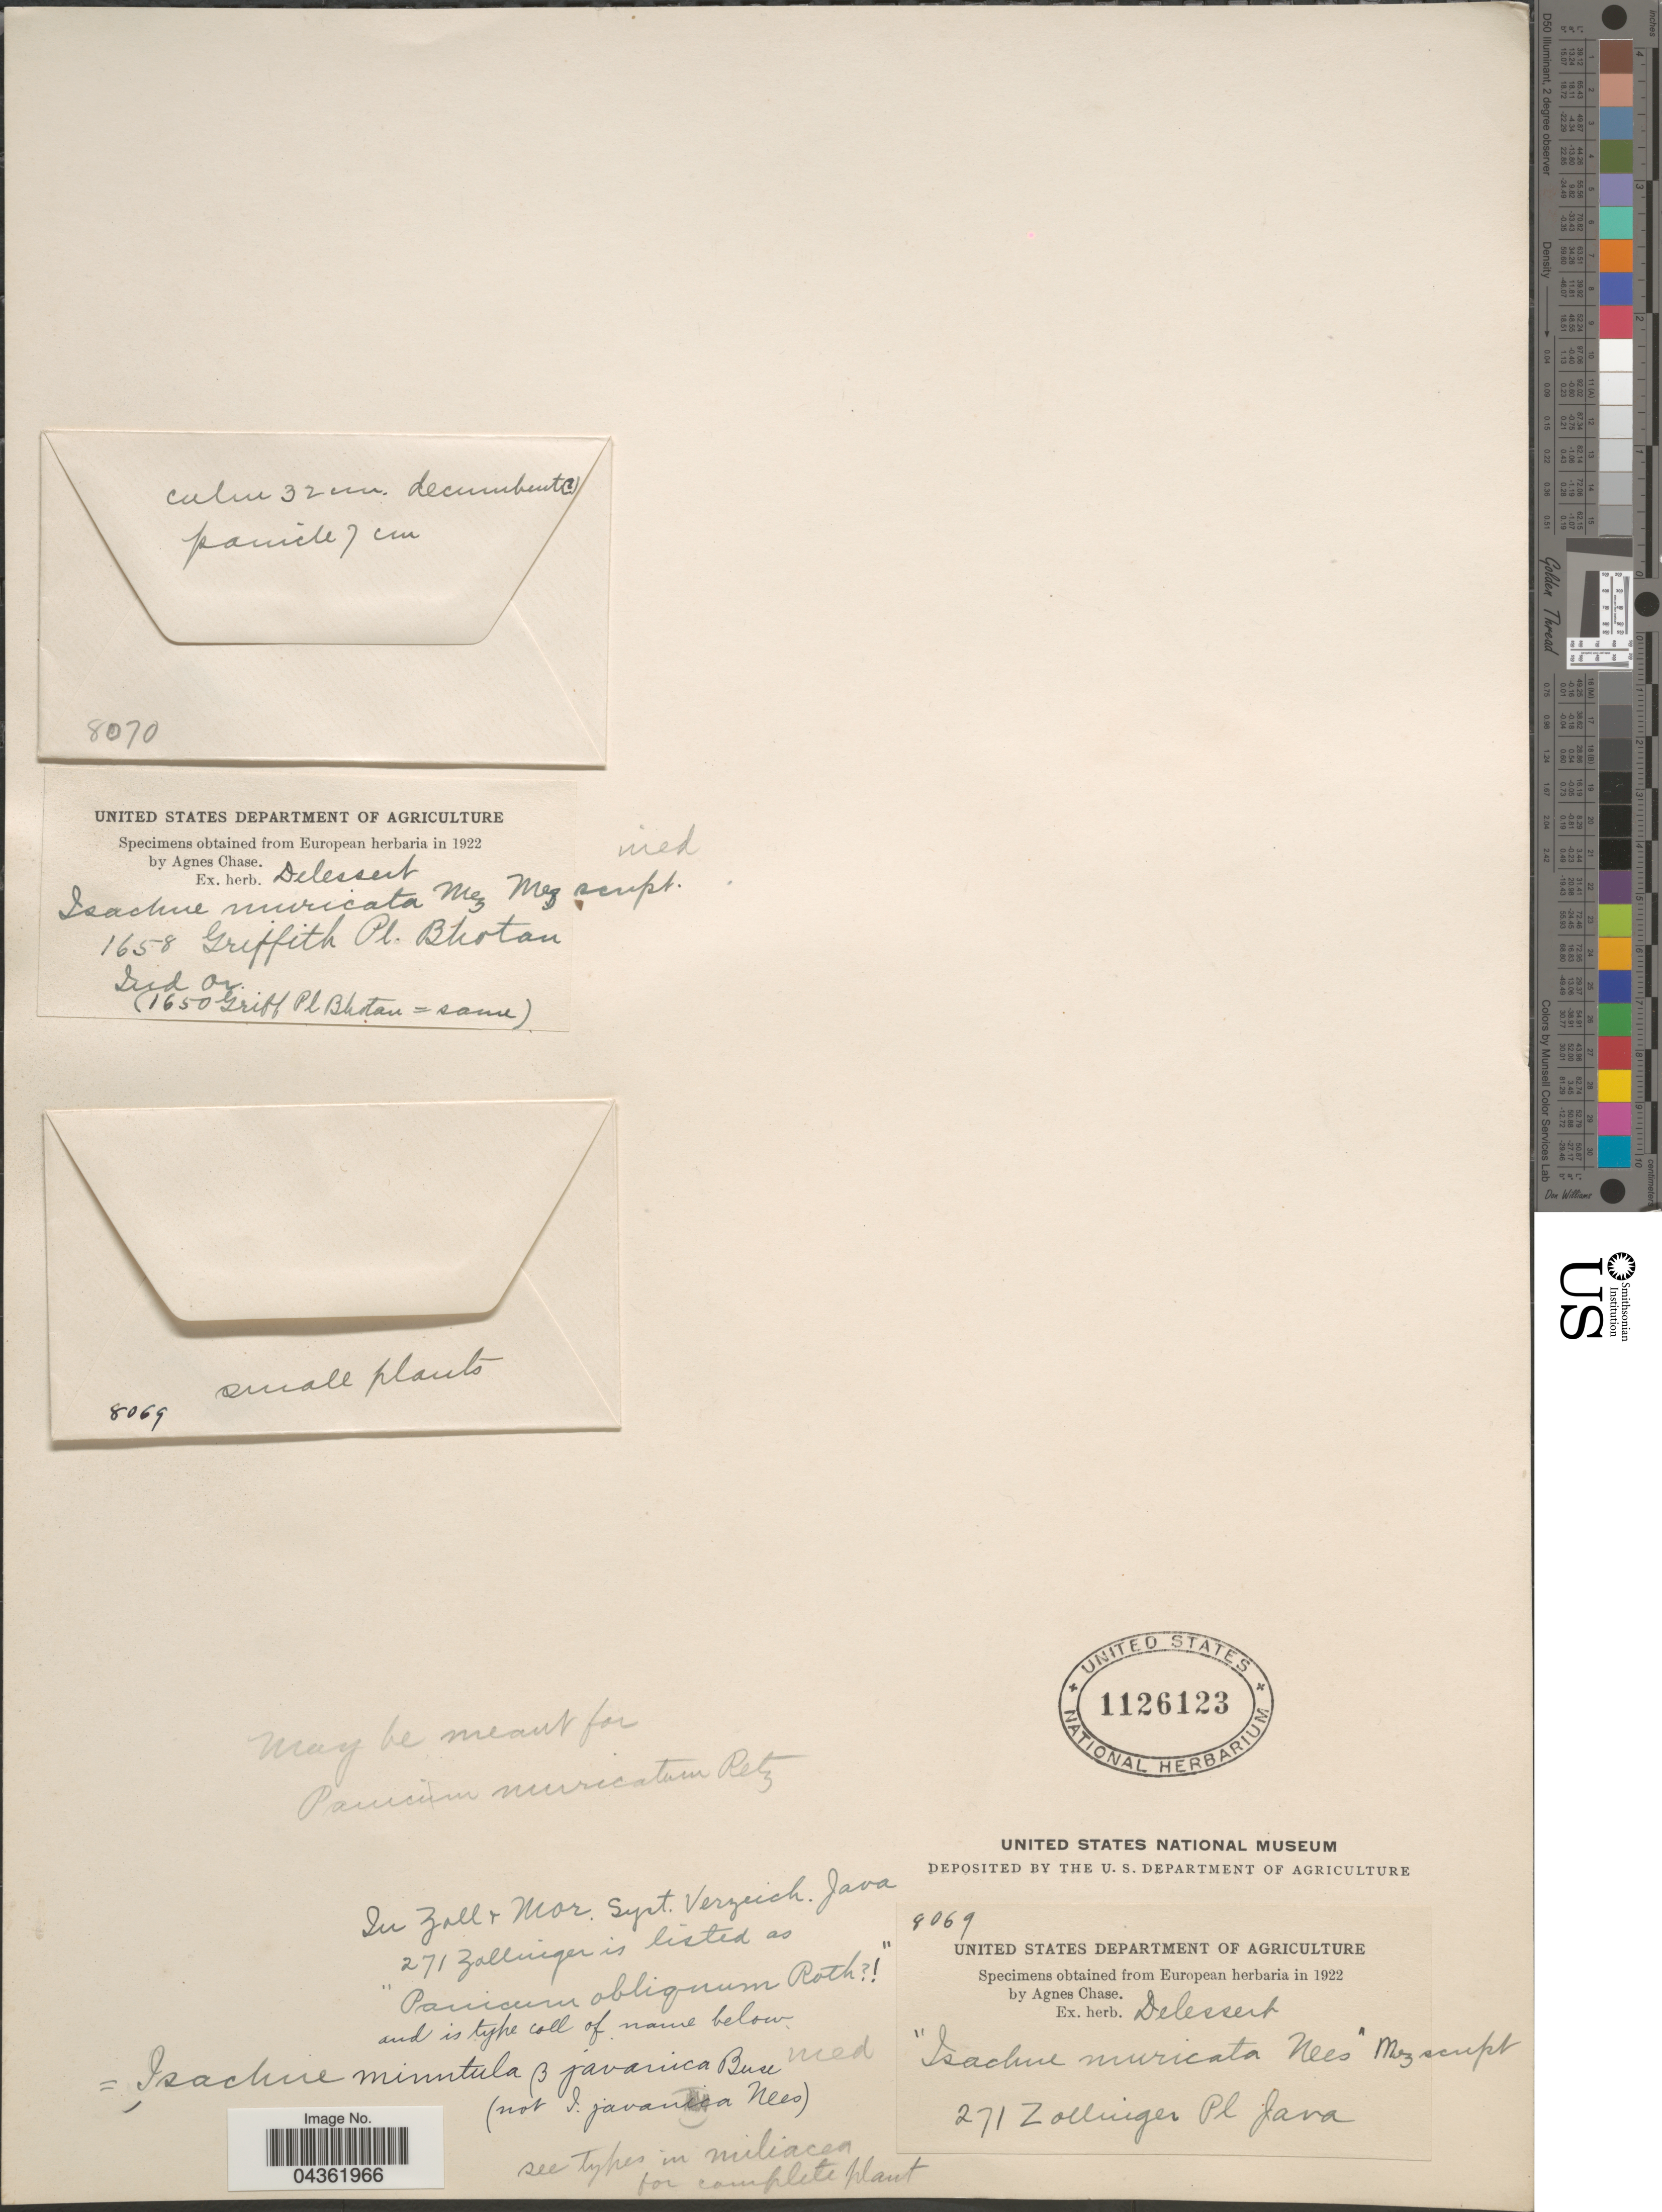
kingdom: Plantae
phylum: Tracheophyta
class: Liliopsida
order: Poales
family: Poaceae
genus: Isachne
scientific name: Isachne sp.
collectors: -. Griffith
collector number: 8070/1650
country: Bhutan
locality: Bhotan. Ind. or.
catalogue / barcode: US 1126123